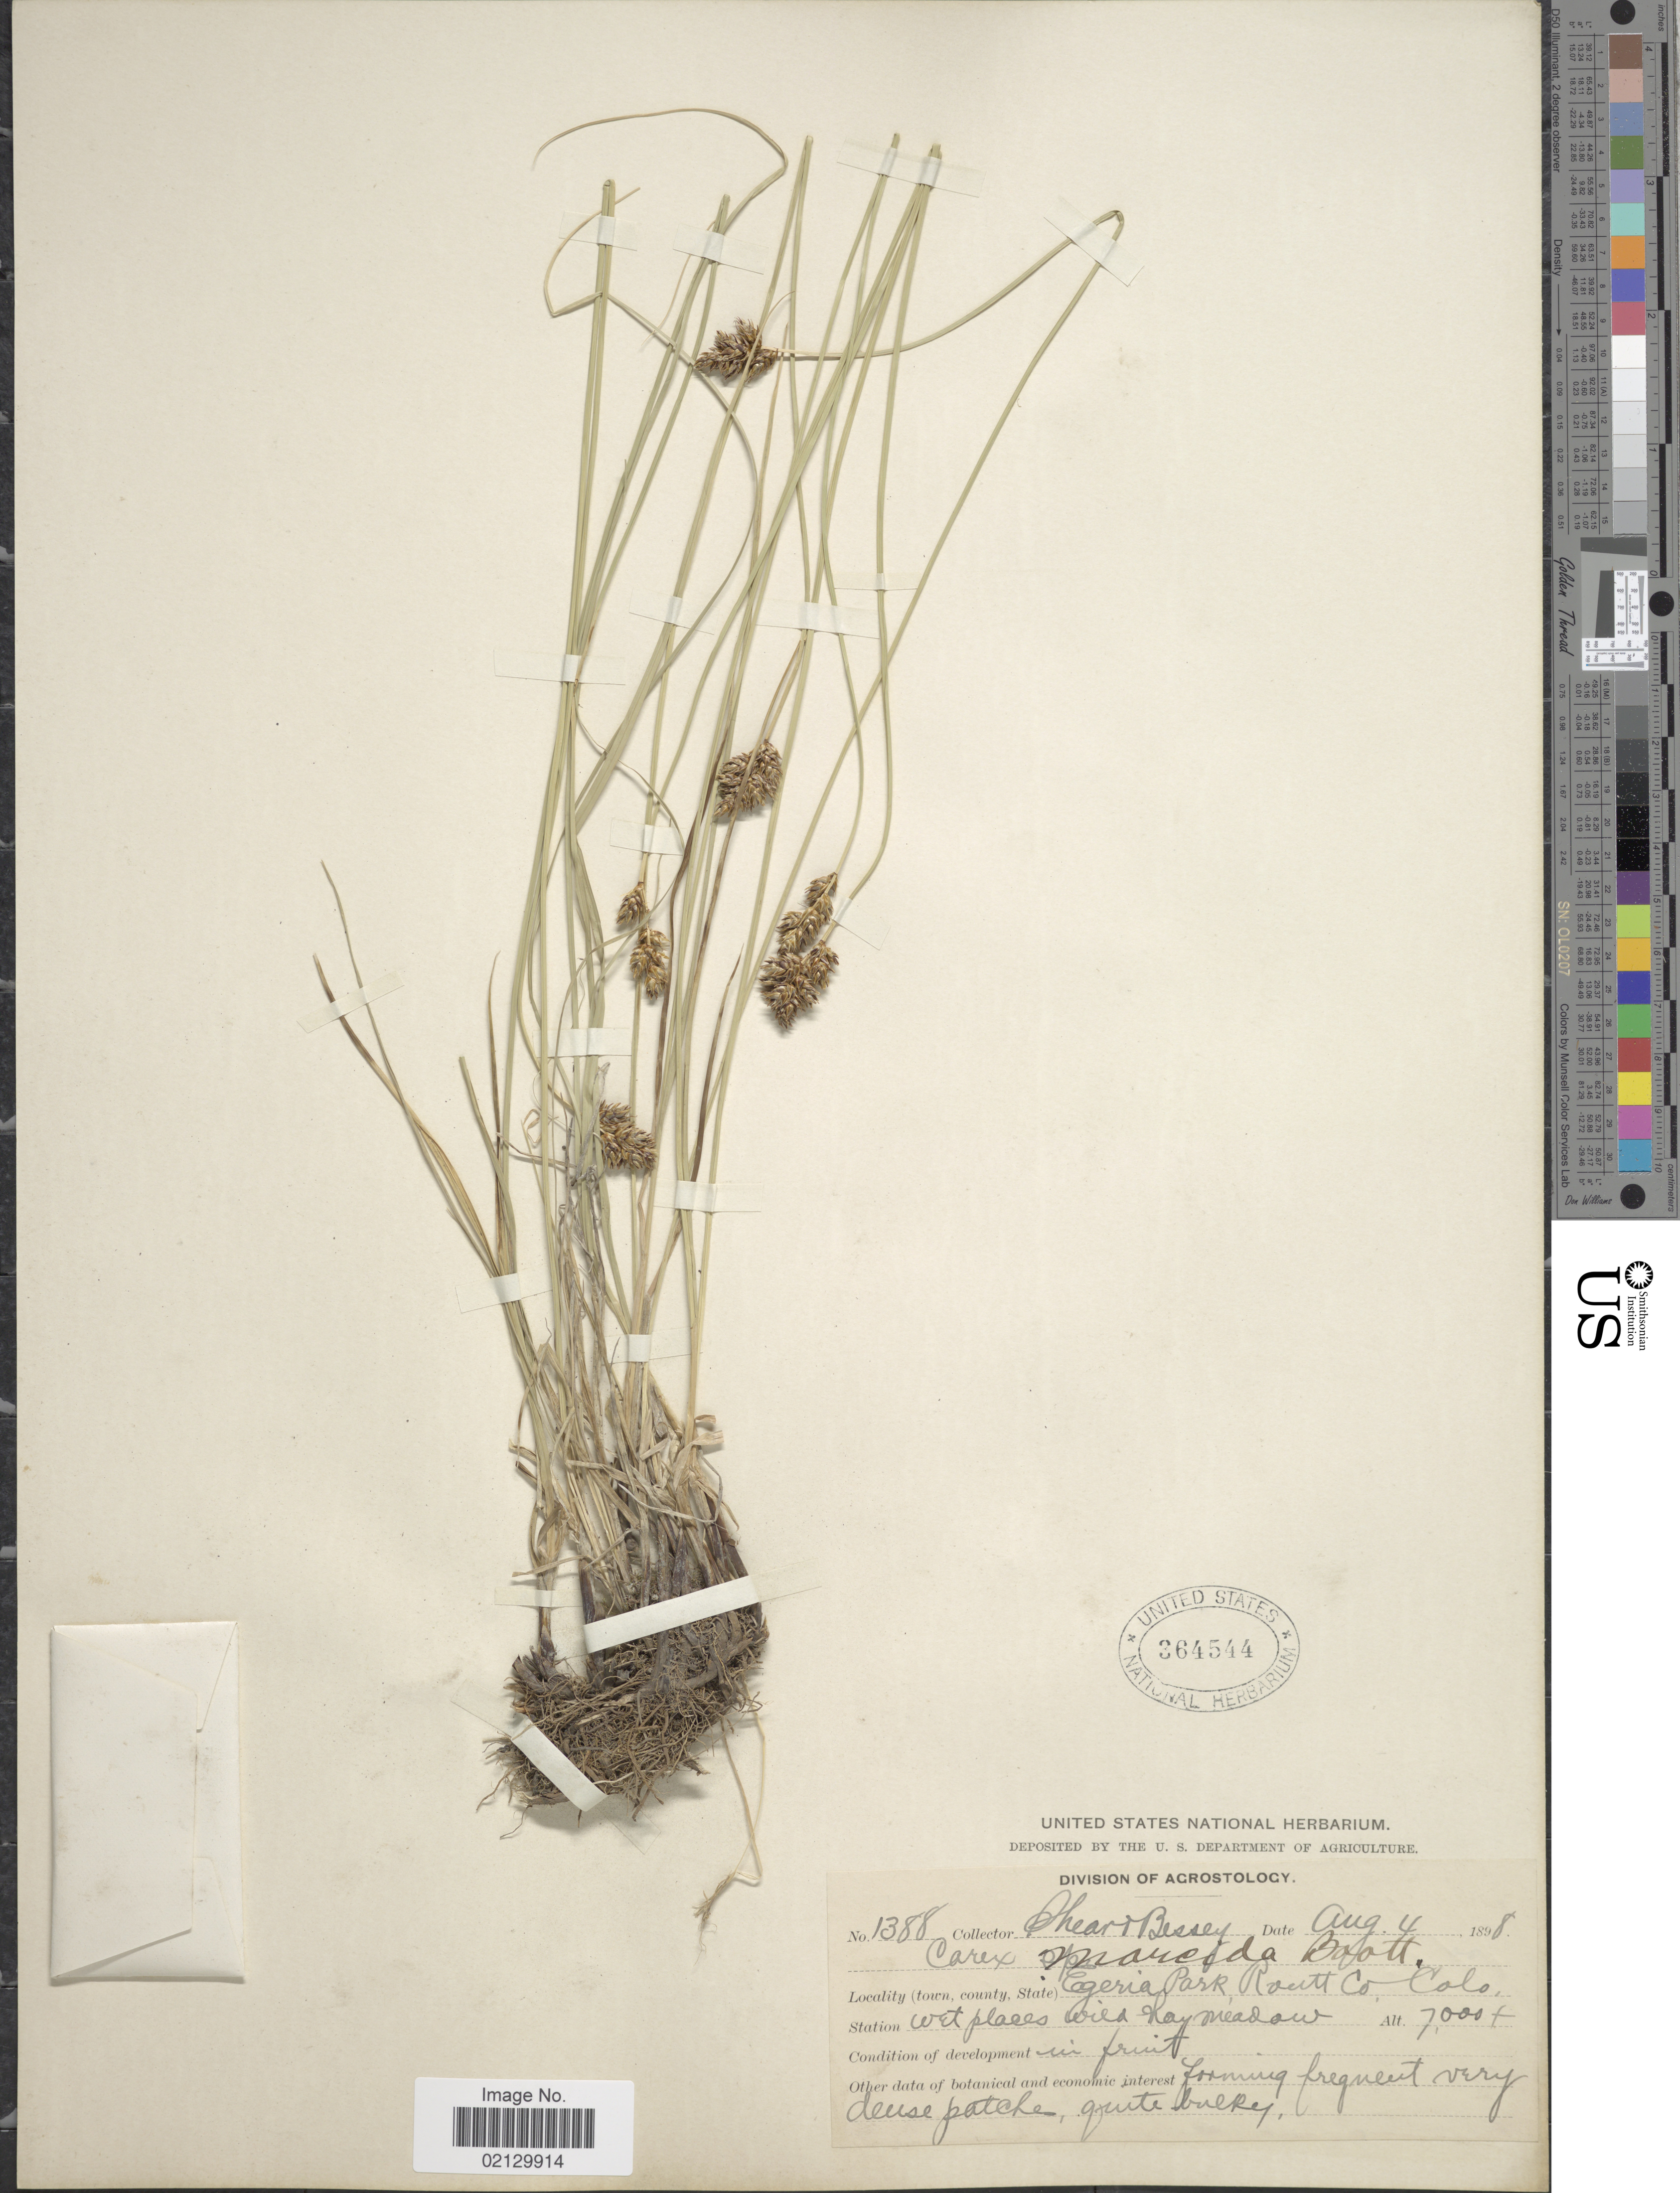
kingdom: Plantae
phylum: Tracheophyta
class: Liliopsida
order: Poales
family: Cyperaceae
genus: Carex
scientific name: Carex praegracilis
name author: W. Boott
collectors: -- Shear & -. Bessey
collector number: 1388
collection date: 1898-08-04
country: United States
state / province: Colorado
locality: Egeria Park, Routt Co. Colo.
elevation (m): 2134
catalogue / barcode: US 364544